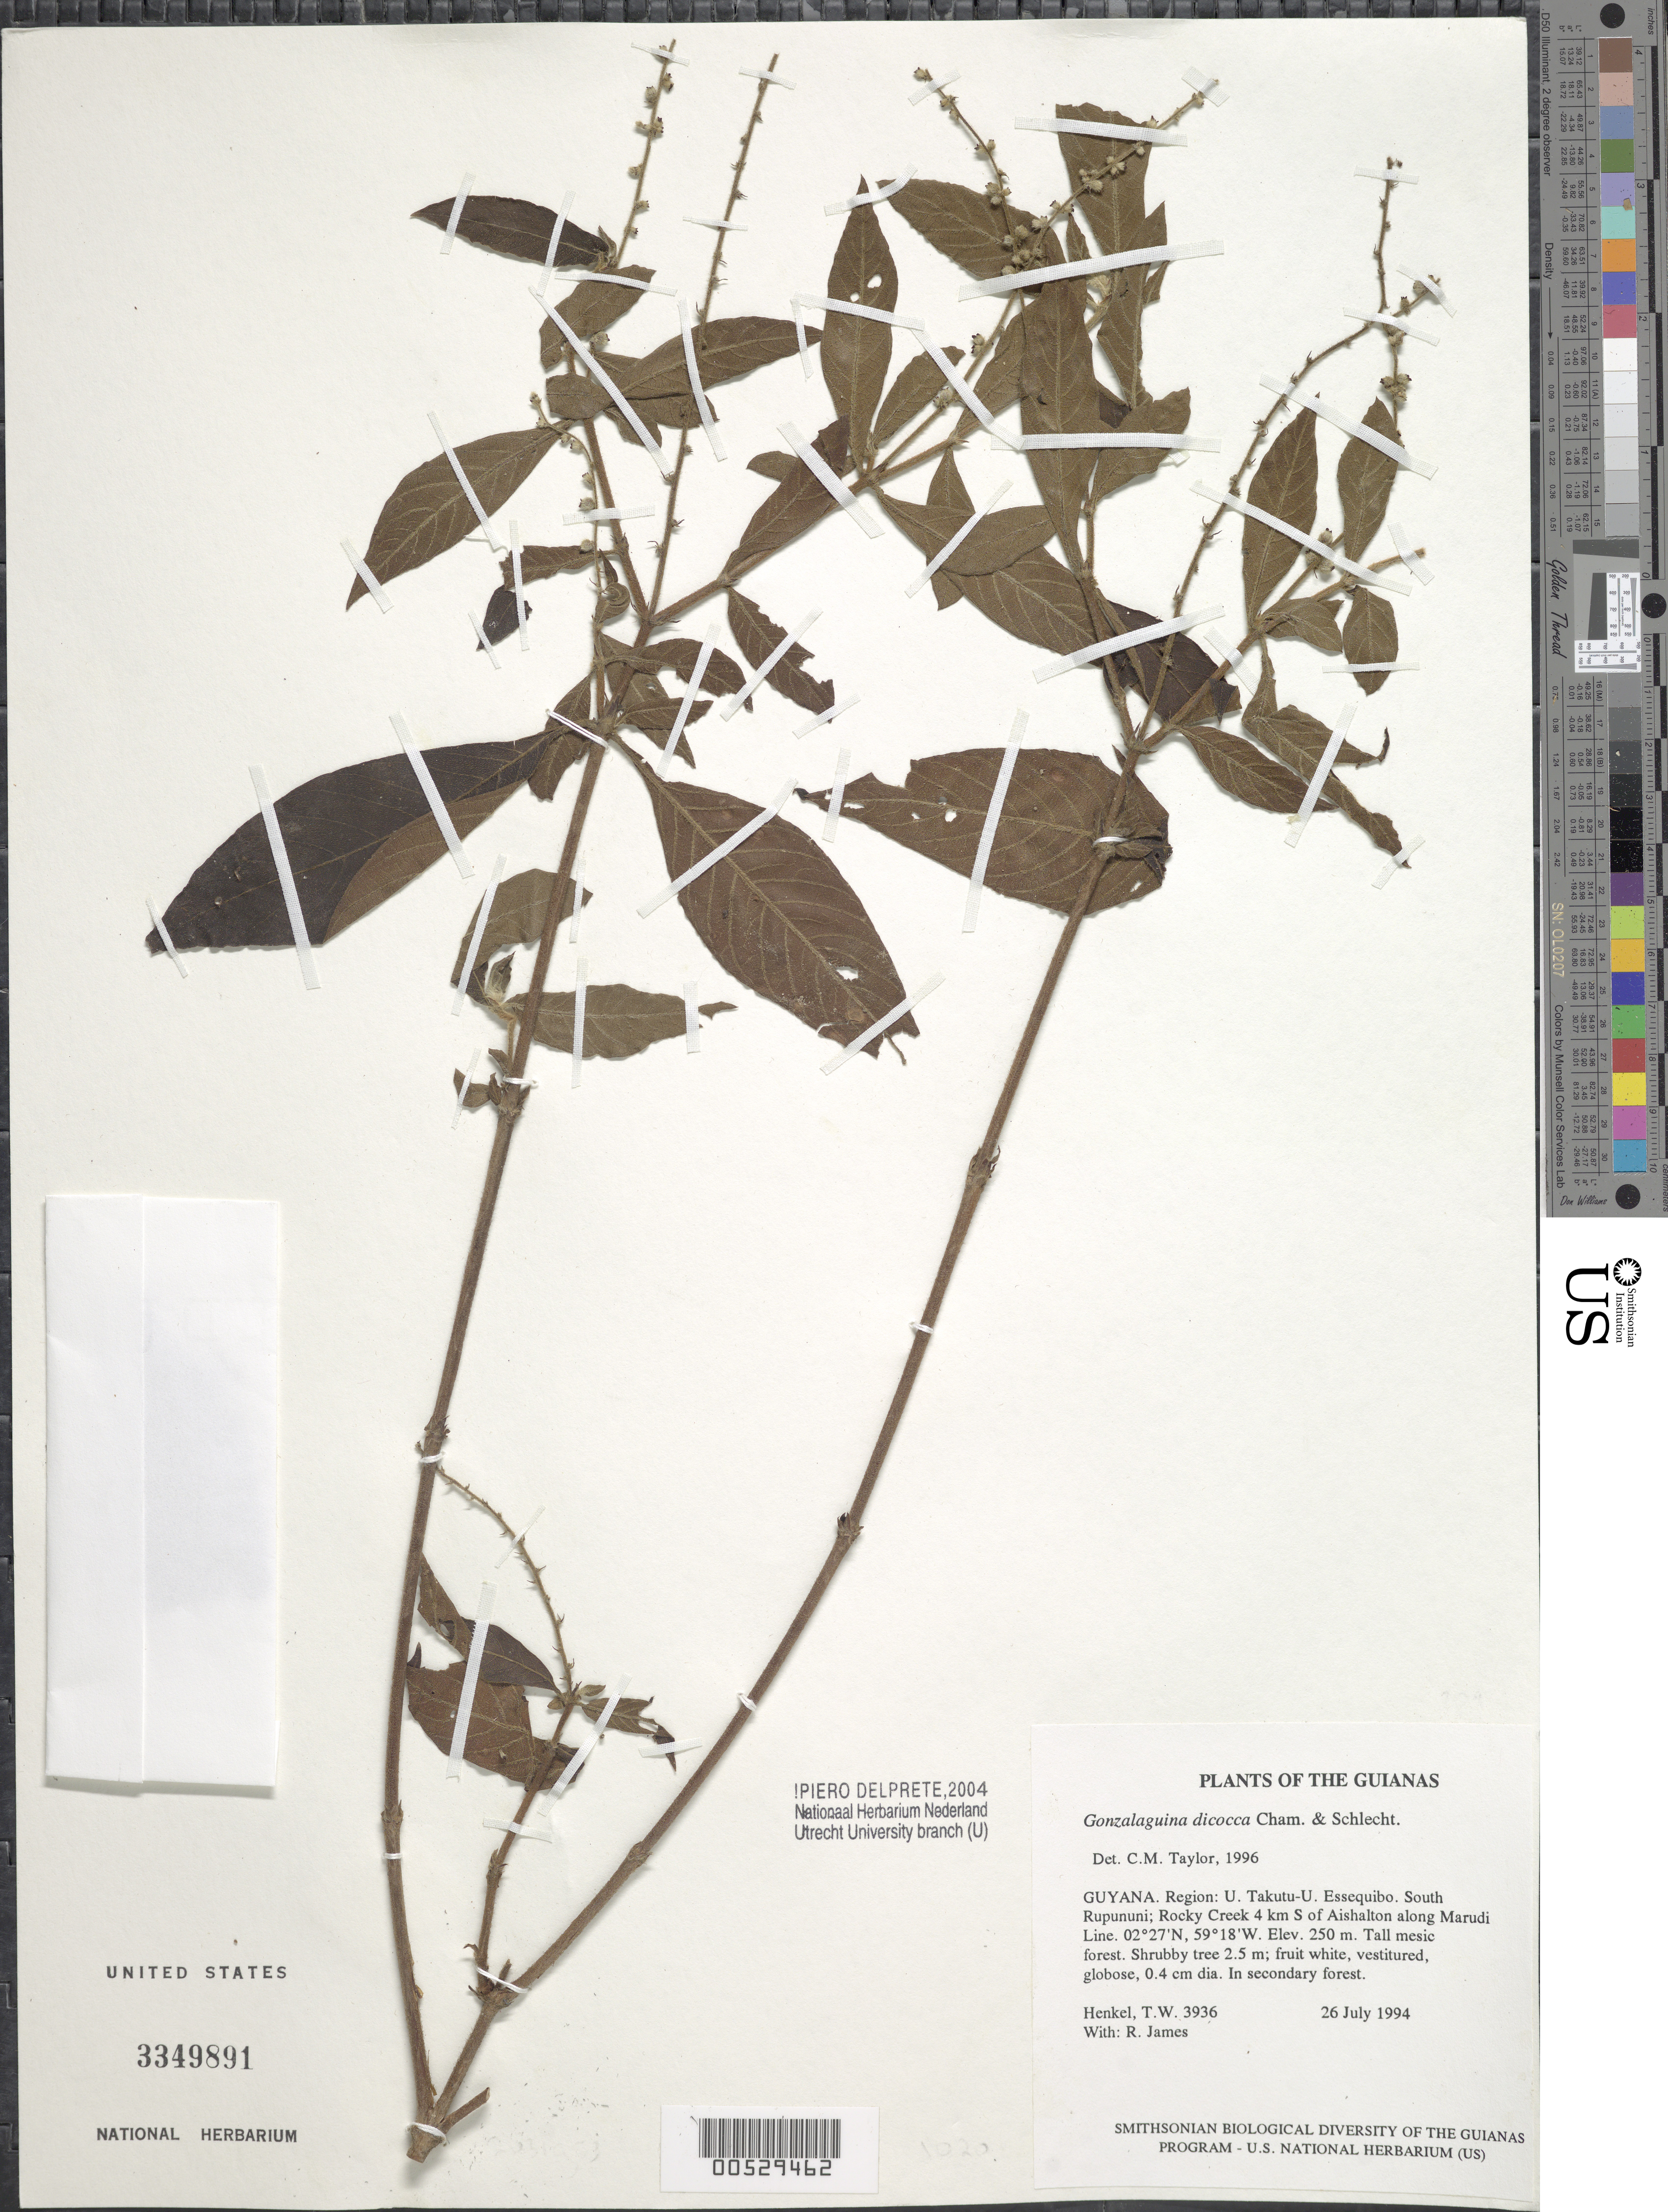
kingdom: Plantae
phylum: Tracheophyta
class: Magnoliopsida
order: Gentianales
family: Rubiaceae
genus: Gonzalagunia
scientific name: Gonzalagunia surinamensis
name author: Bremek.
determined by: Taylor, Charlotte M.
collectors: T. Henkel & R. James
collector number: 3936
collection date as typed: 26 July 1994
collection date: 1994-07-26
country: Guyana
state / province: U. Takutu-U. Essequibo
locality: South Rupununi; Rocky Creek 4 km S of Aishalton along Marudi Line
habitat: Tall mesic forest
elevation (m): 250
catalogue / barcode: US 3349891